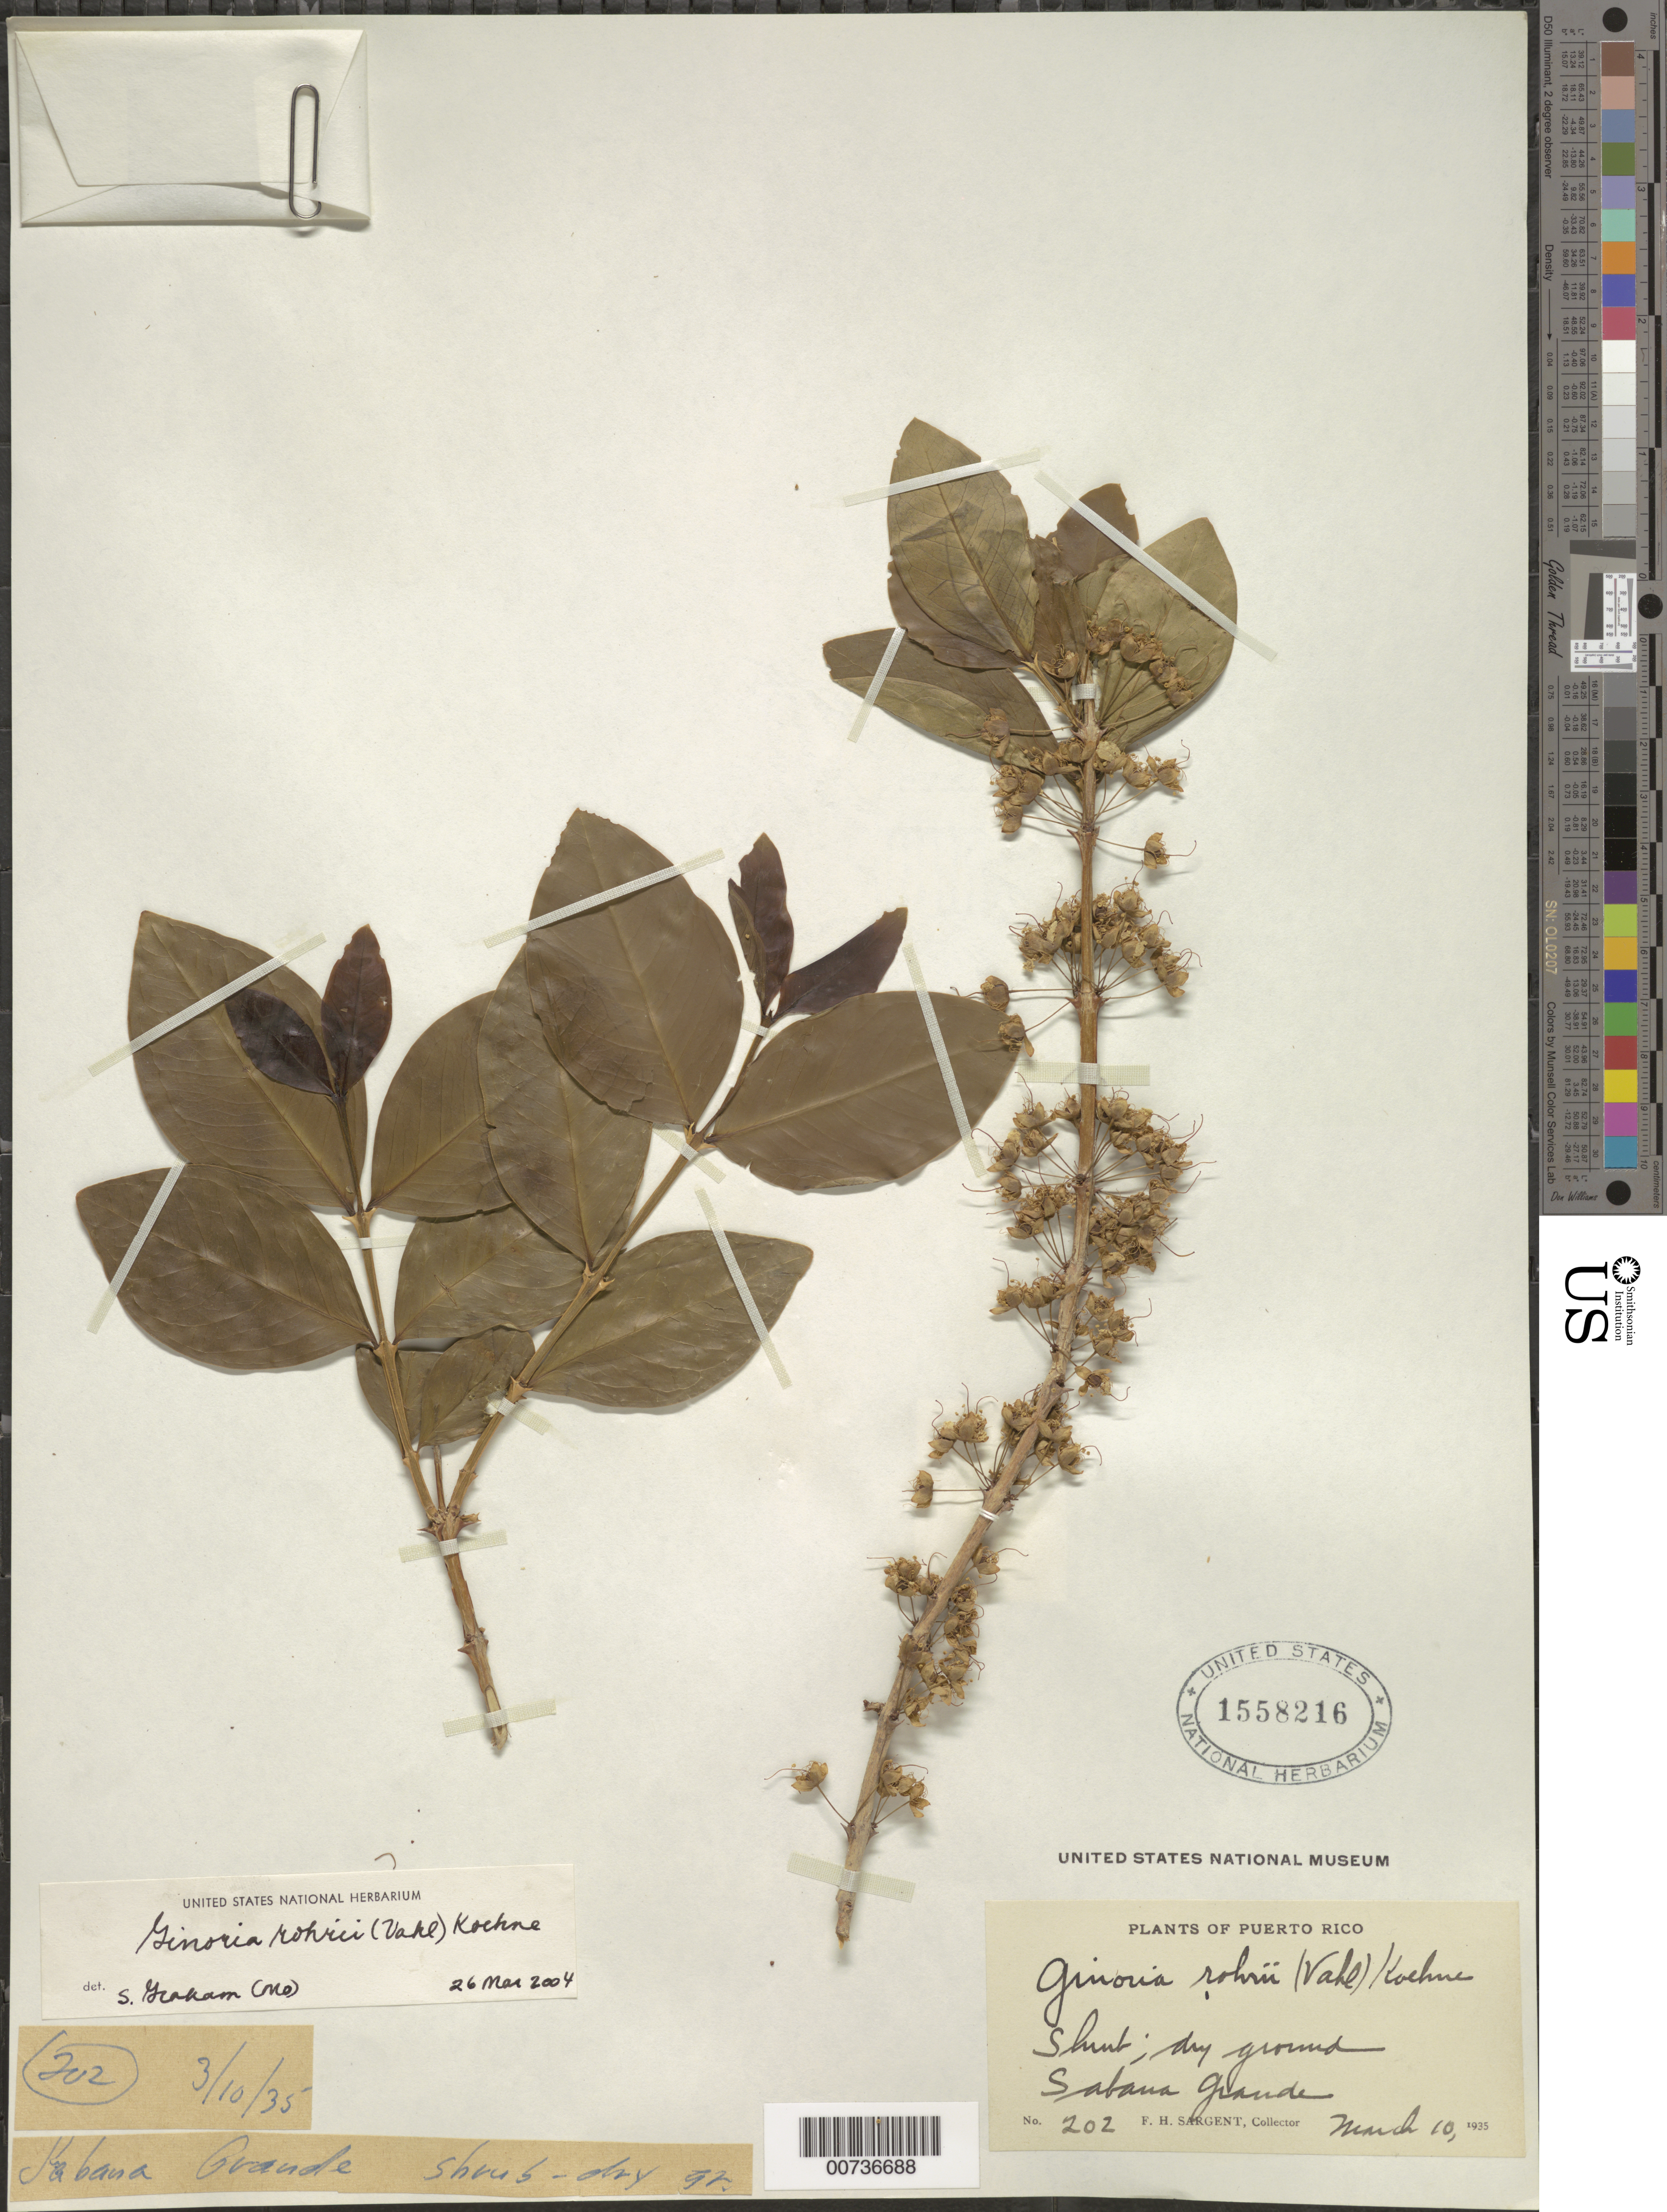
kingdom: Plantae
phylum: Tracheophyta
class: Magnoliopsida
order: Myrtales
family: Lythraceae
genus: Ginoria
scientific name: Ginoria rohrii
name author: (Vahl) Koehne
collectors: F. H. Sargent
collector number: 202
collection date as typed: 10 Mar 1935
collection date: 1935-03-10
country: Puerto Rico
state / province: Sabana Grande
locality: Sabana Grande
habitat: Dry ground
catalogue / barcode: US 1558216